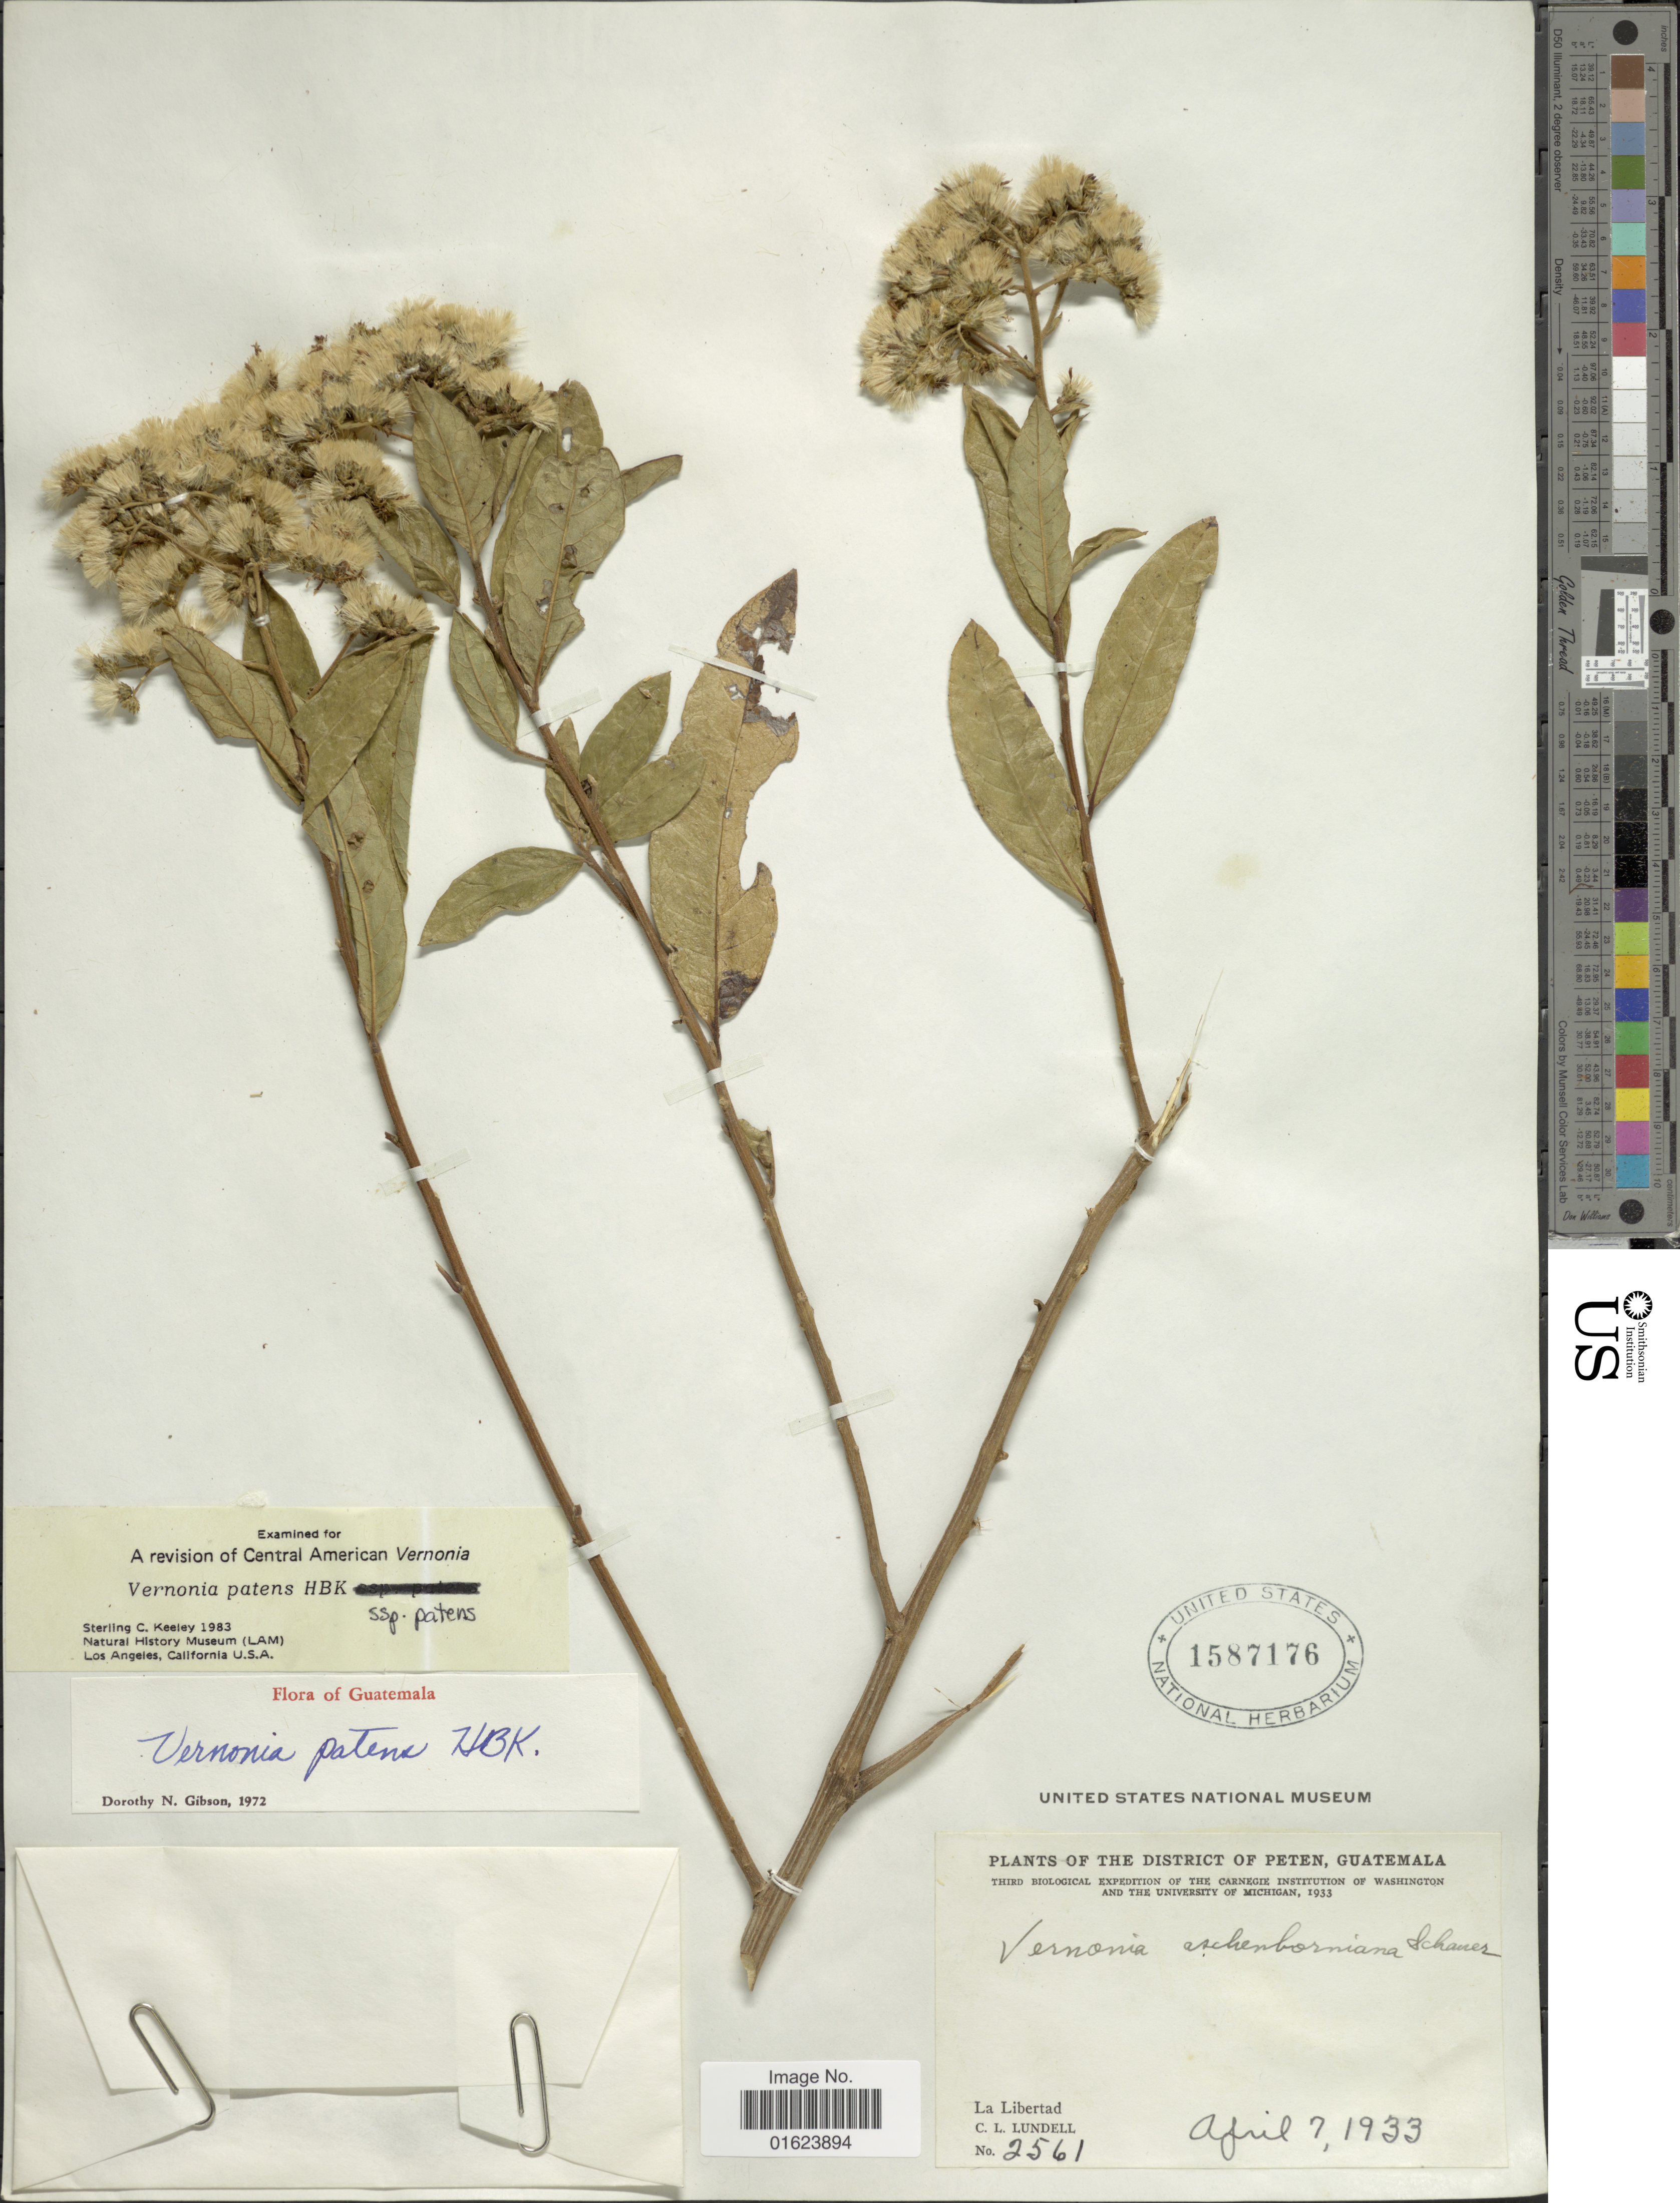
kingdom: Plantae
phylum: Tracheophyta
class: Magnoliopsida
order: Asterales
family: Asteraceae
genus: Vernonanthura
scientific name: Vernonanthura patens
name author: (Kunth) H. Rob.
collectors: C. L. Lundell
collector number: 2561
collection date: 1933-04-07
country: Guatemala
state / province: El Petén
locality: District of Peten, Guatemala. la Libertad.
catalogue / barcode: US 1587176